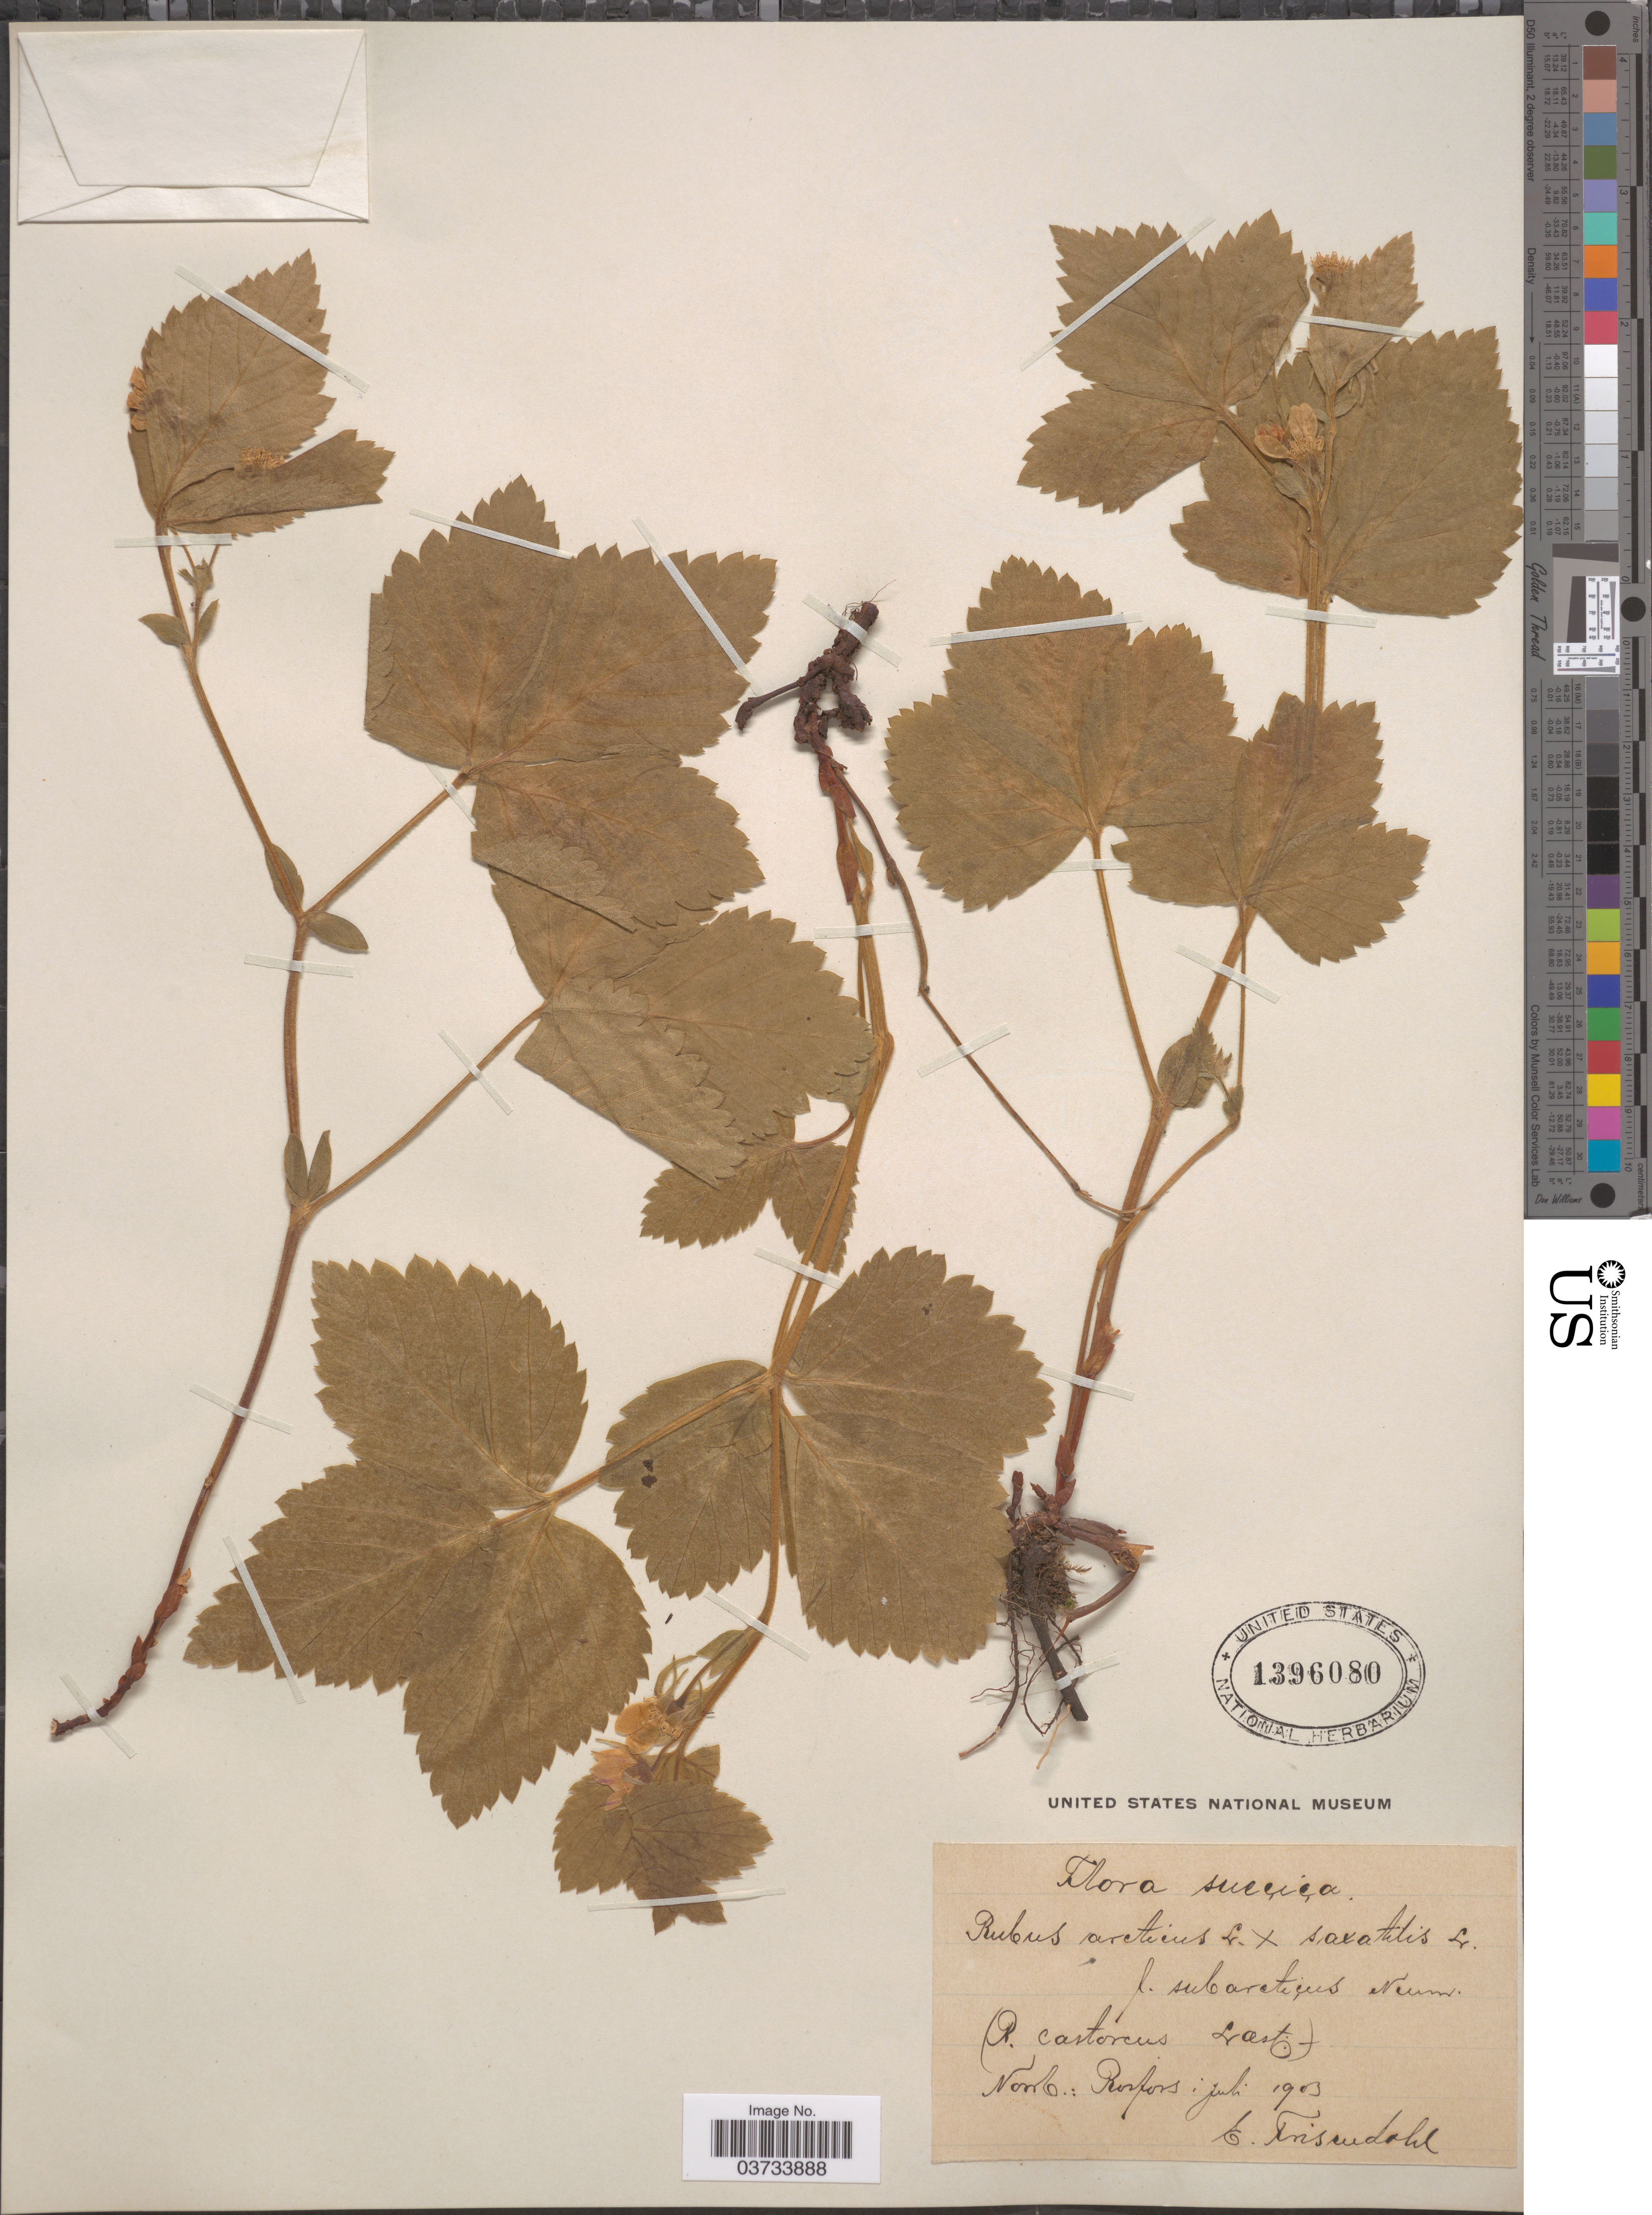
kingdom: Plantae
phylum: Tracheophyta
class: Magnoliopsida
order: Rosales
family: Rosaceae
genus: Rubus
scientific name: Rubus arcticus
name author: L.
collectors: E. Frisendahl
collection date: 1903-07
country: Sweden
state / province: Norrbotten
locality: Suecica. Norrb.: Rosfors.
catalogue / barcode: US 1396080